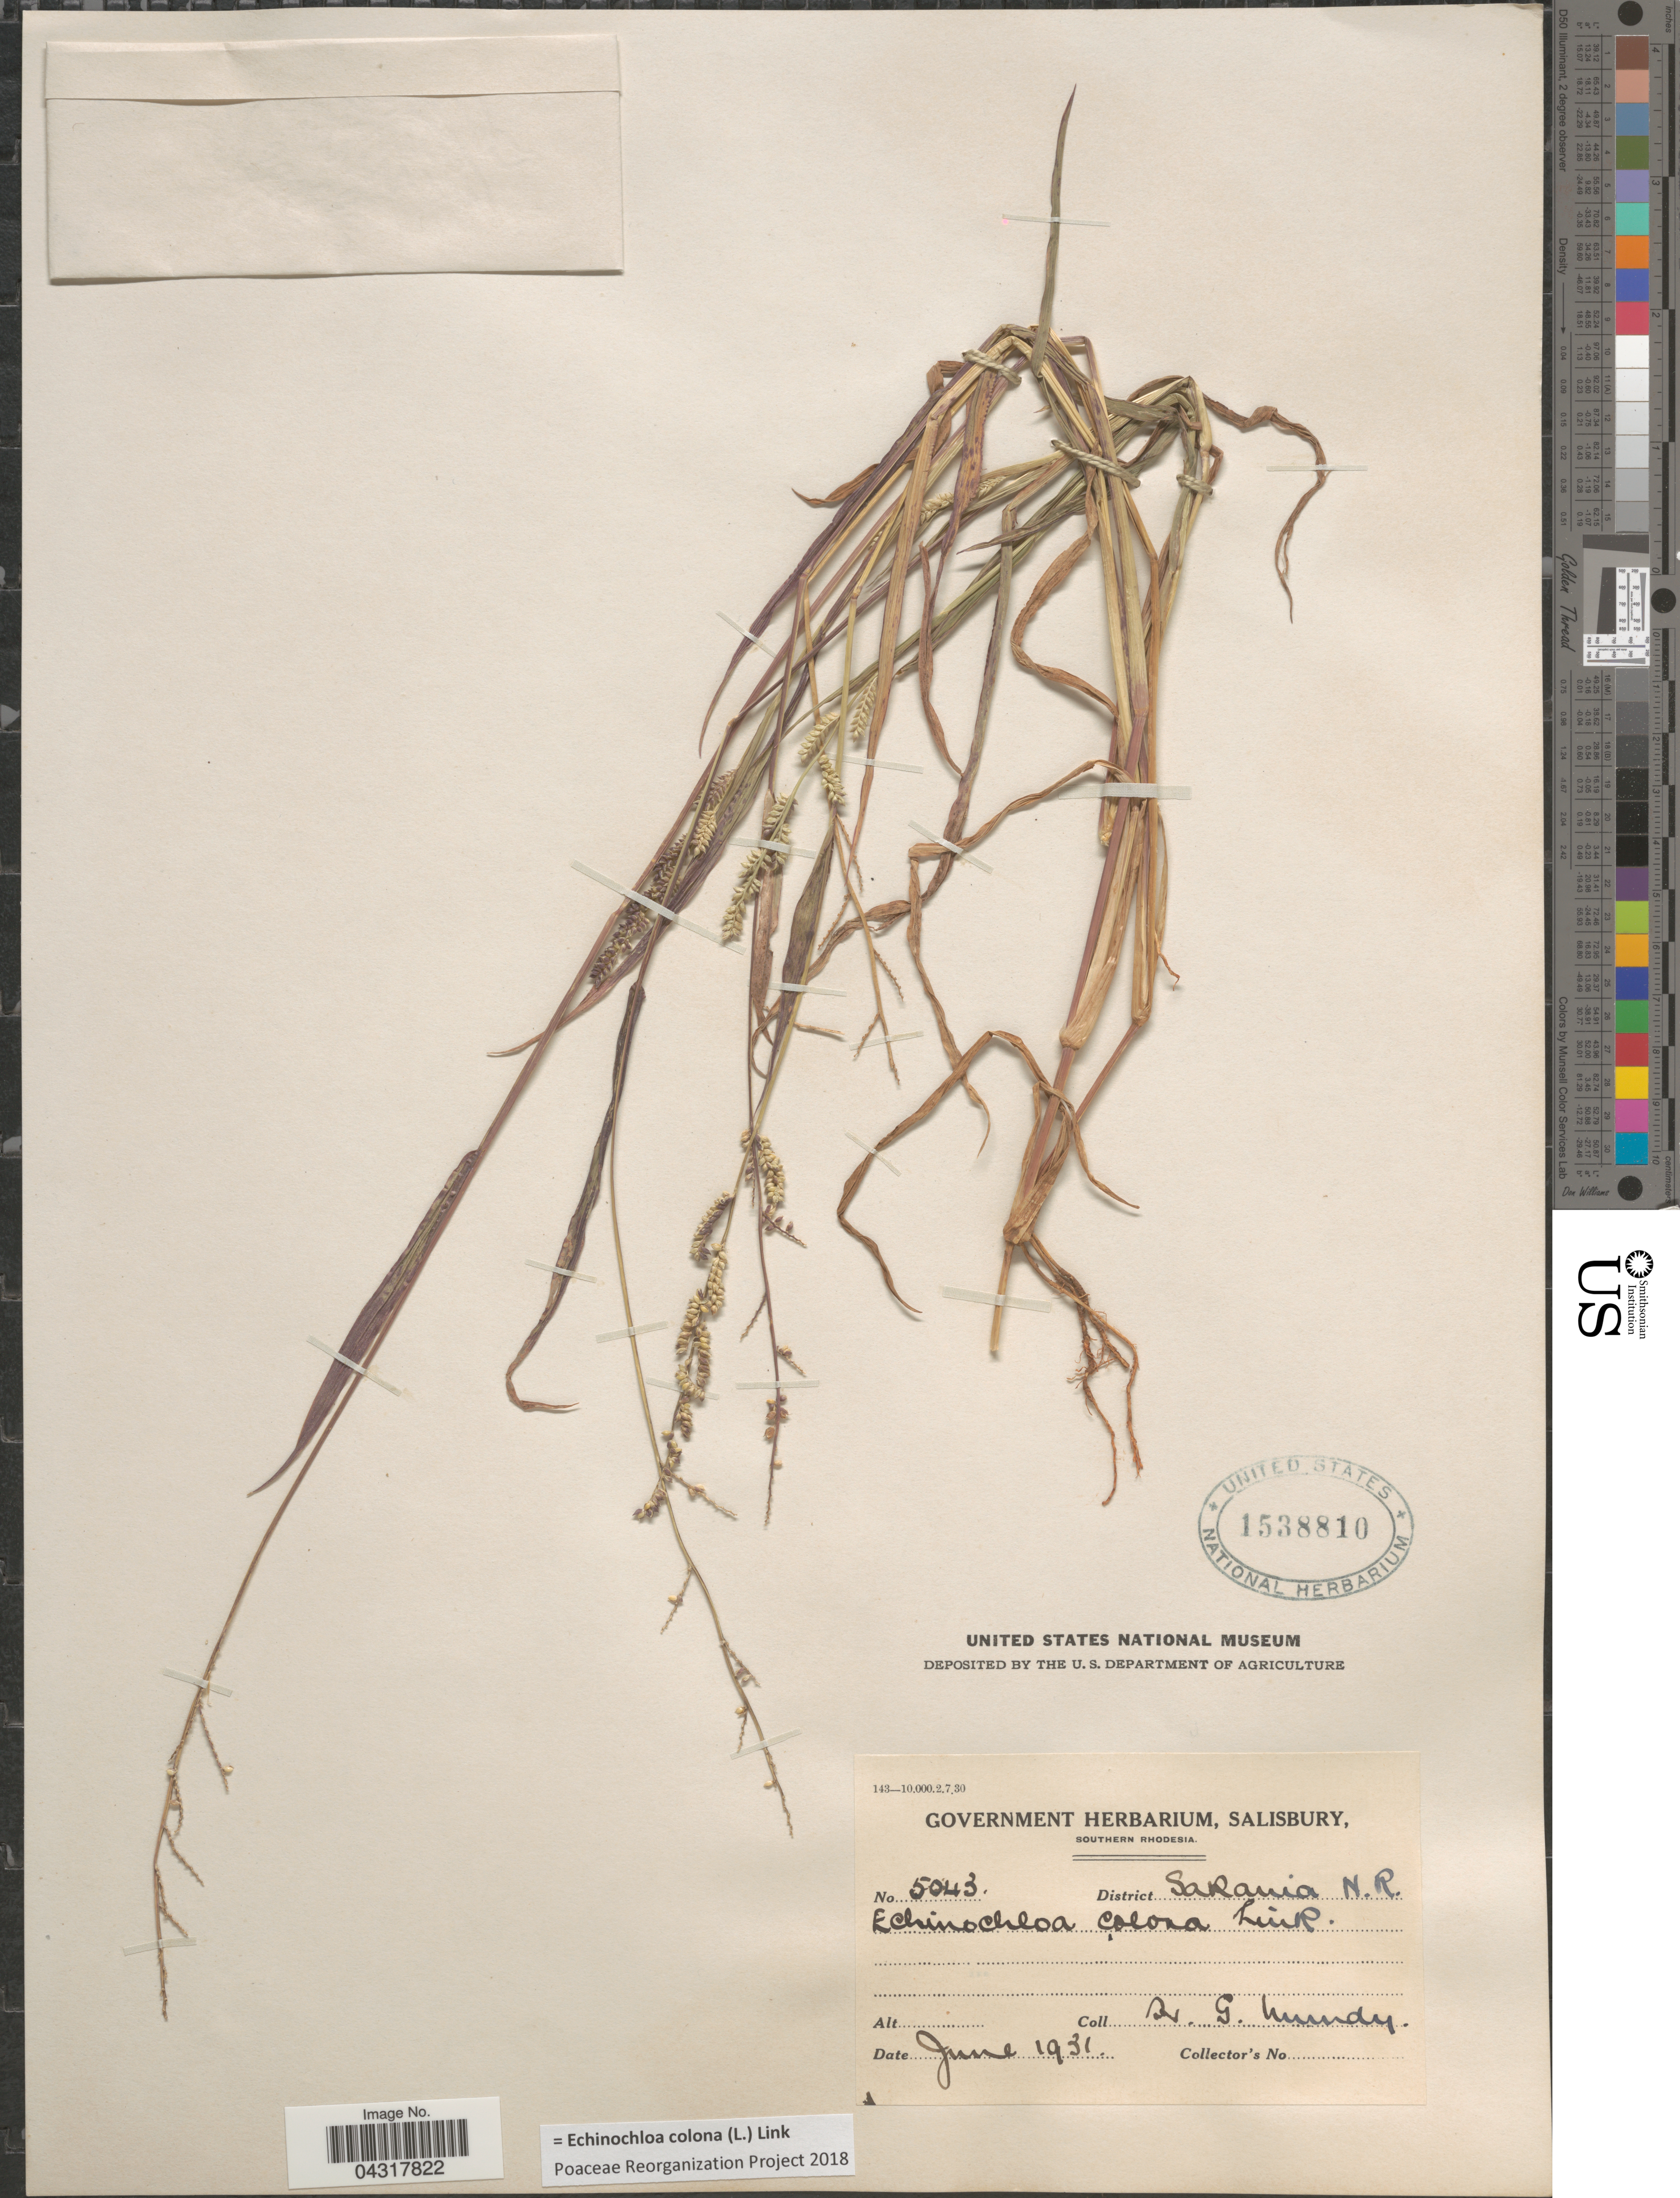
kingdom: Plantae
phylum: Tracheophyta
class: Liliopsida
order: Poales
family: Poaceae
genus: Echinochloa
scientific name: Echinochloa colona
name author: (L.) Link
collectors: H. Mundy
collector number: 5043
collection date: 1931-06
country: Zimbabwe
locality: Southern Rhodesia. District Sarania N. R.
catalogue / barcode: US 1538810